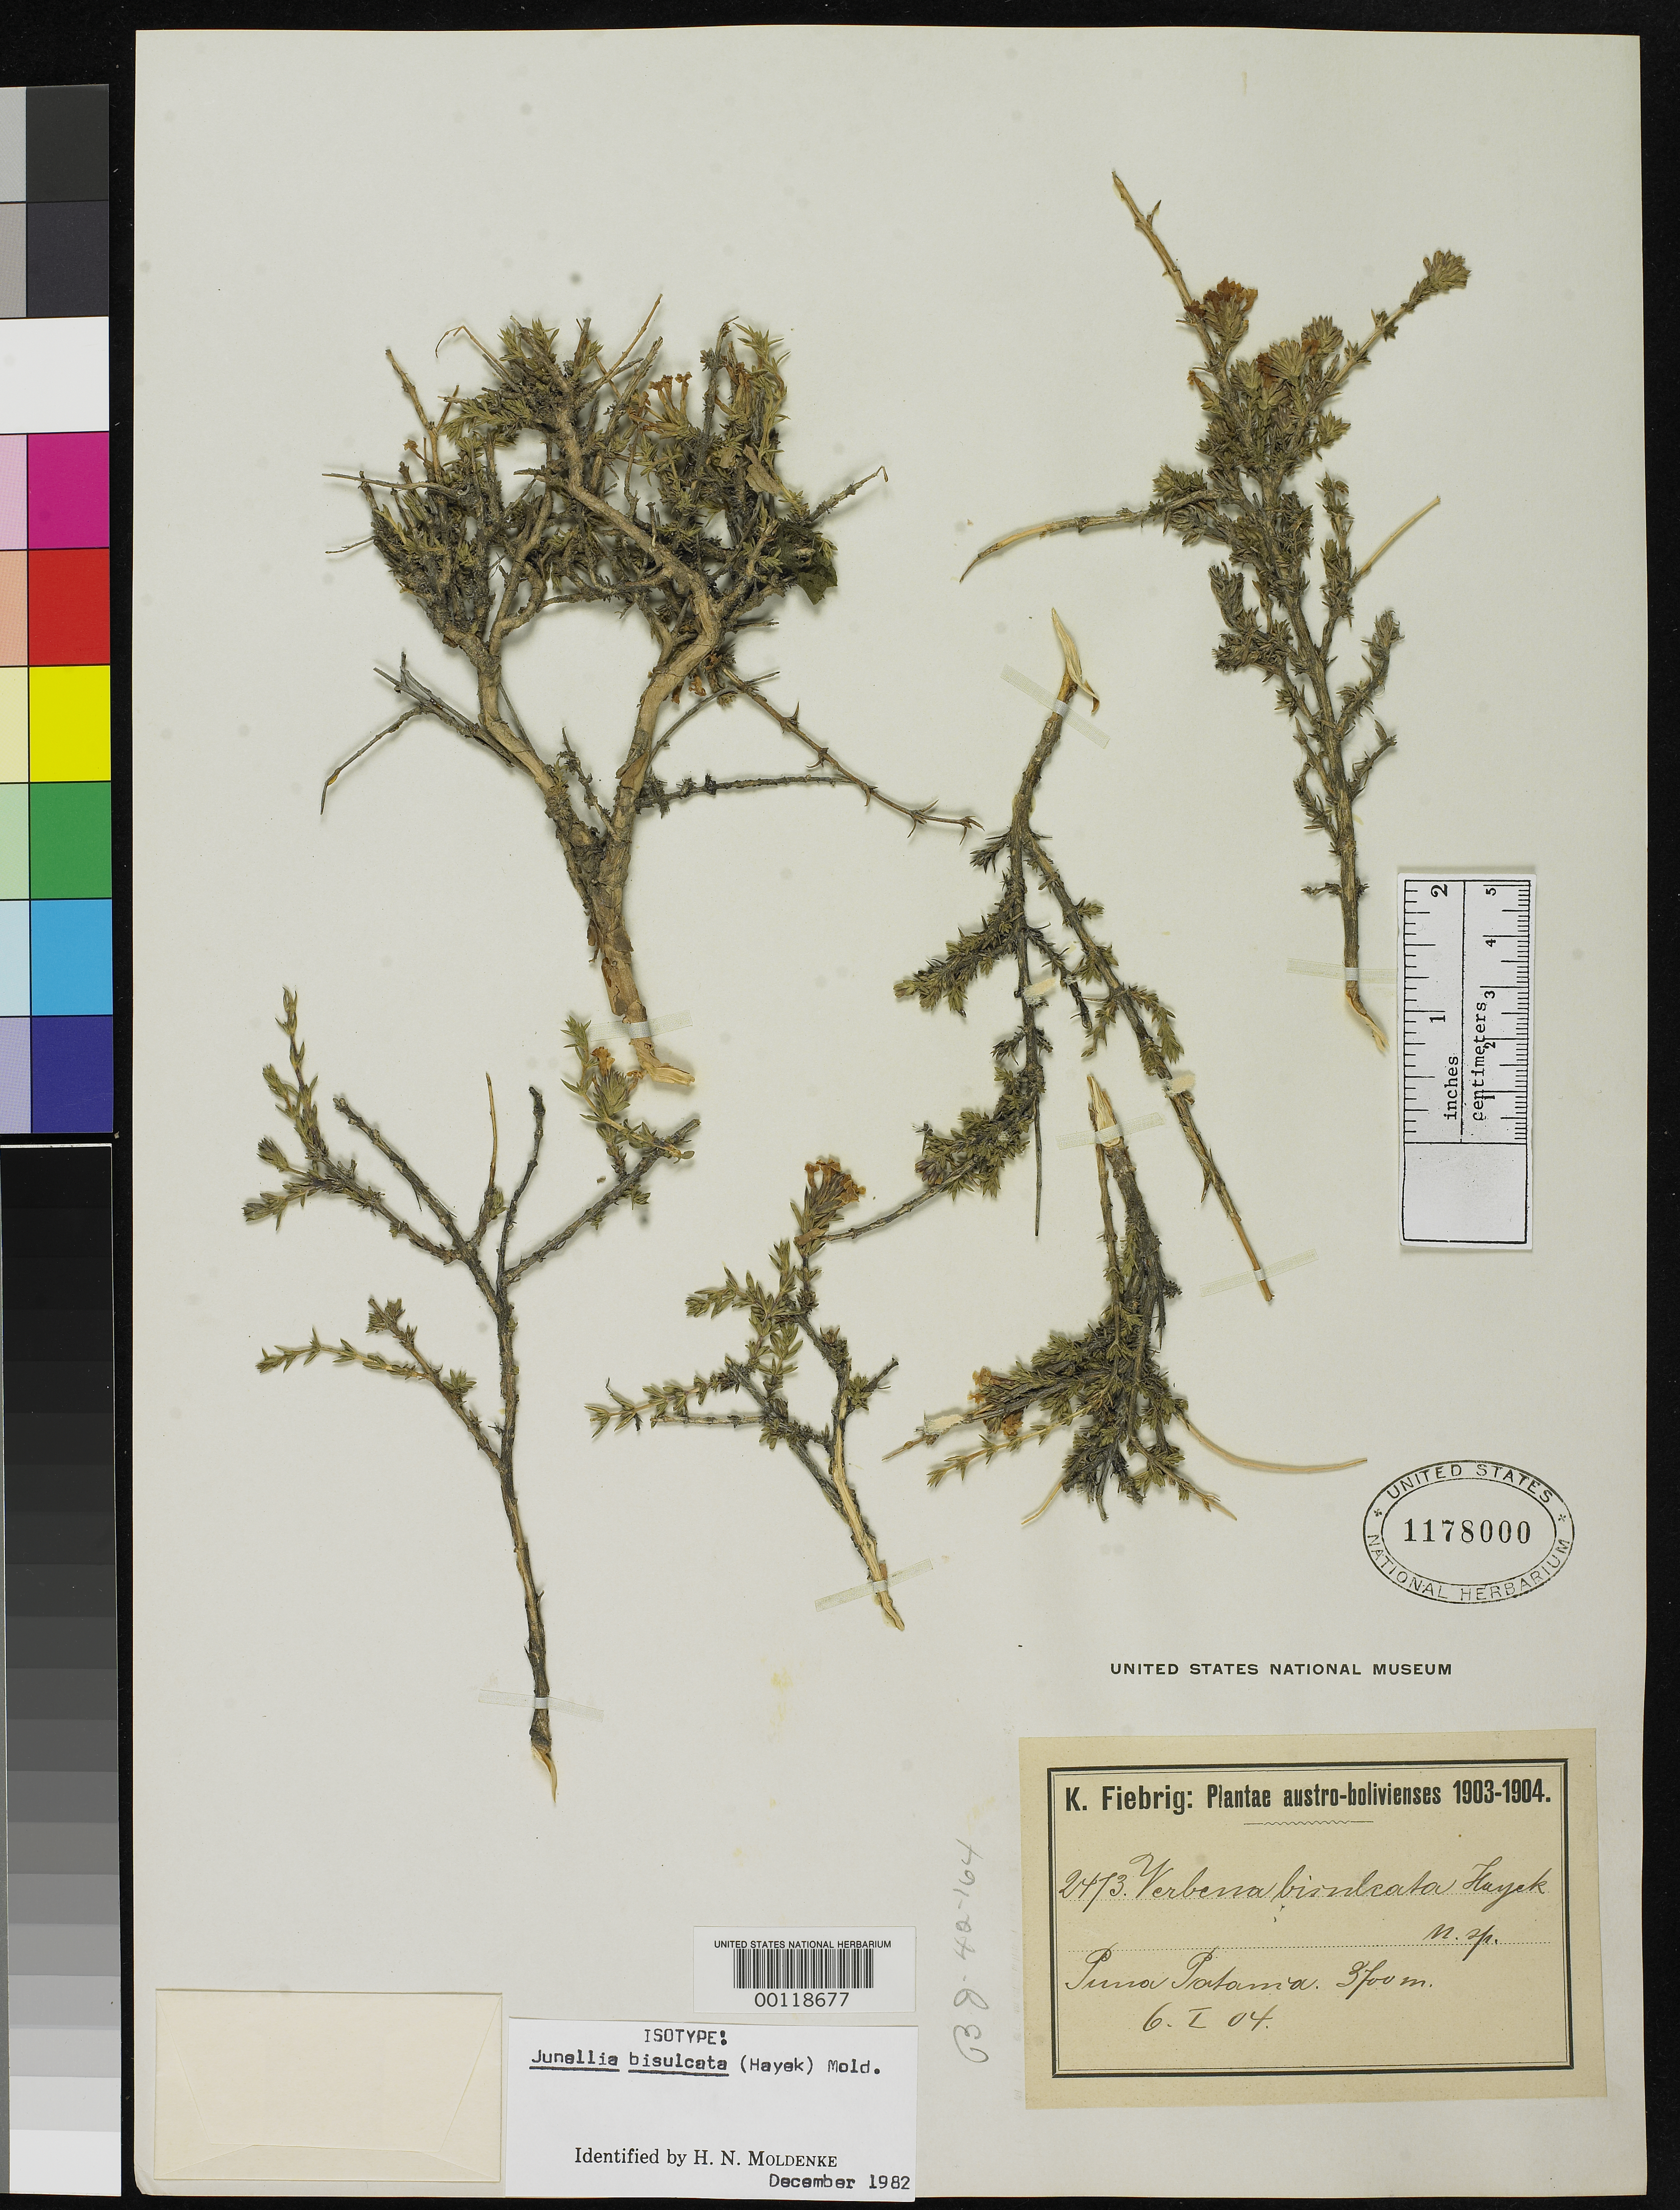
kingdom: Plantae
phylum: Tracheophyta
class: Magnoliopsida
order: Lamiales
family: Verbenaceae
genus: Verbena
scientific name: Verbena bisulcata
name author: Hayek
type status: Isotype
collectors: K. Fiebrig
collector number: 2473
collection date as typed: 06 Jan 1904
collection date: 1904-01-06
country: Bolivia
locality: Puna Patanca.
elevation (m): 3700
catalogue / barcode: US 1178000